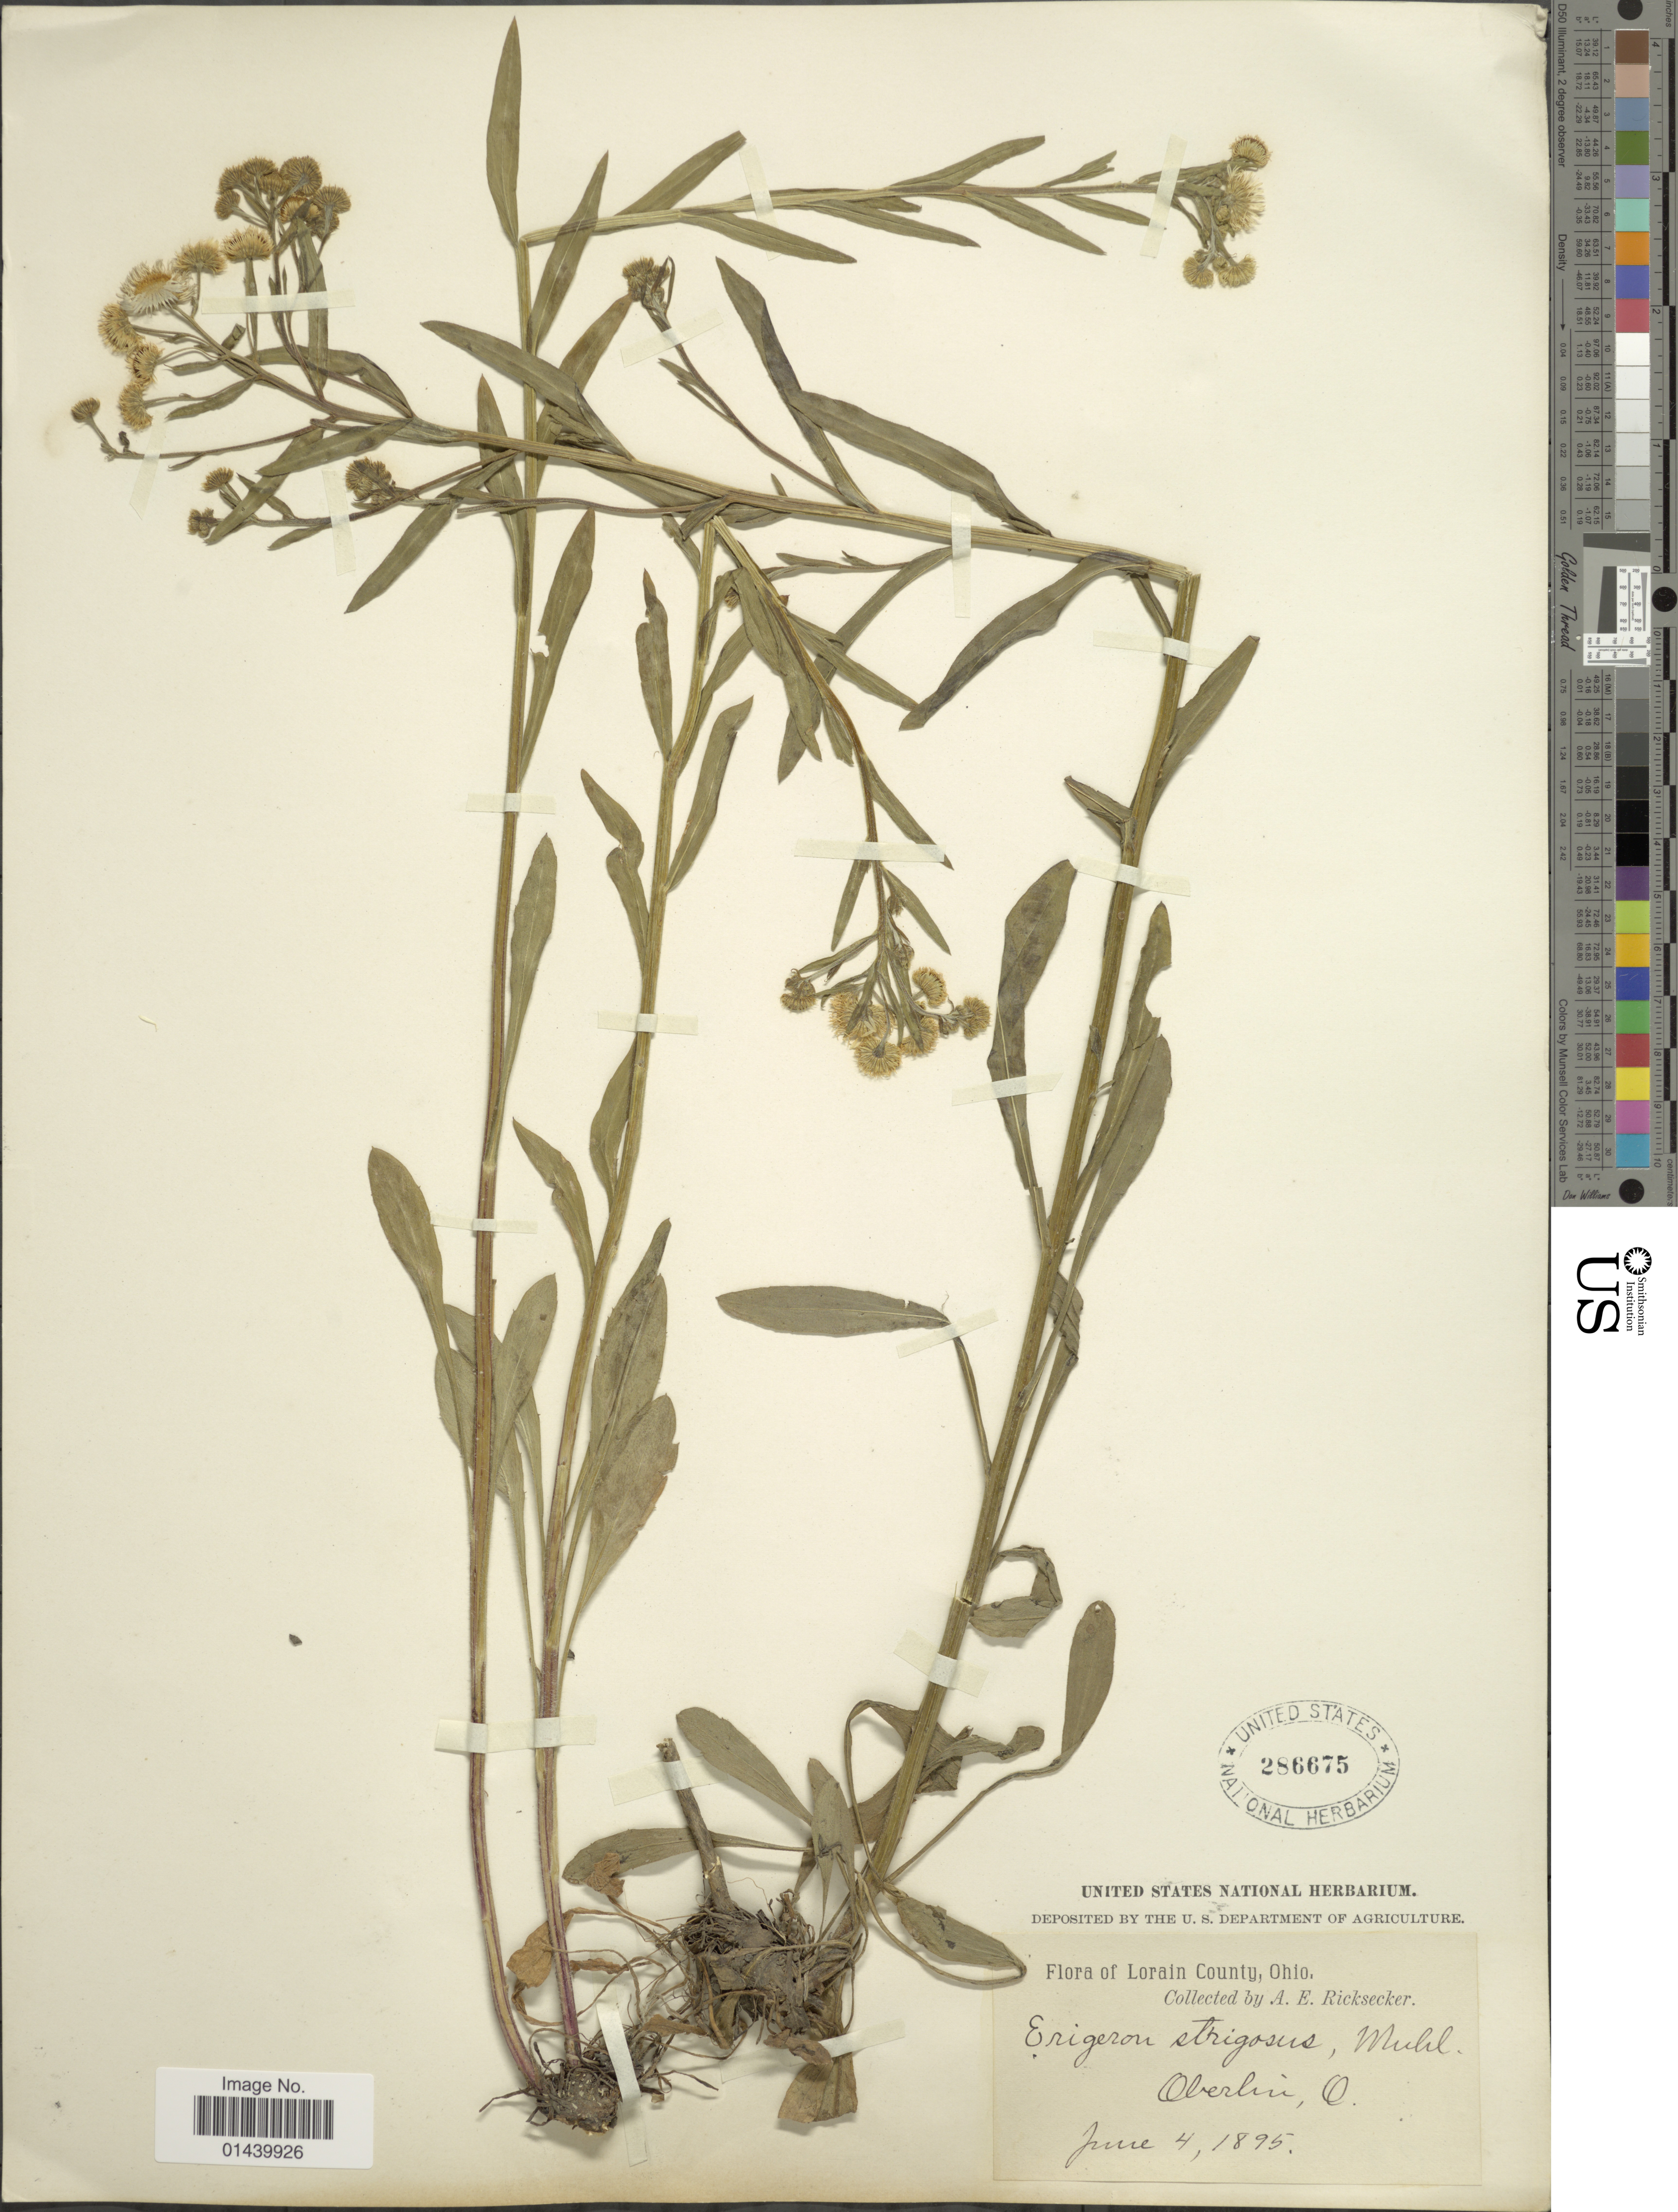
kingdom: Plantae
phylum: Tracheophyta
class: Magnoliopsida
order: Asterales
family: Asteraceae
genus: Erigeron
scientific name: Erigeron strigosus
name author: Muhl. ex Willd.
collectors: A. E. Ricksecker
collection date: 1895-06-04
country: United States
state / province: Ohio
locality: Lorain County. Oberlui, O.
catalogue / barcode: US 286675